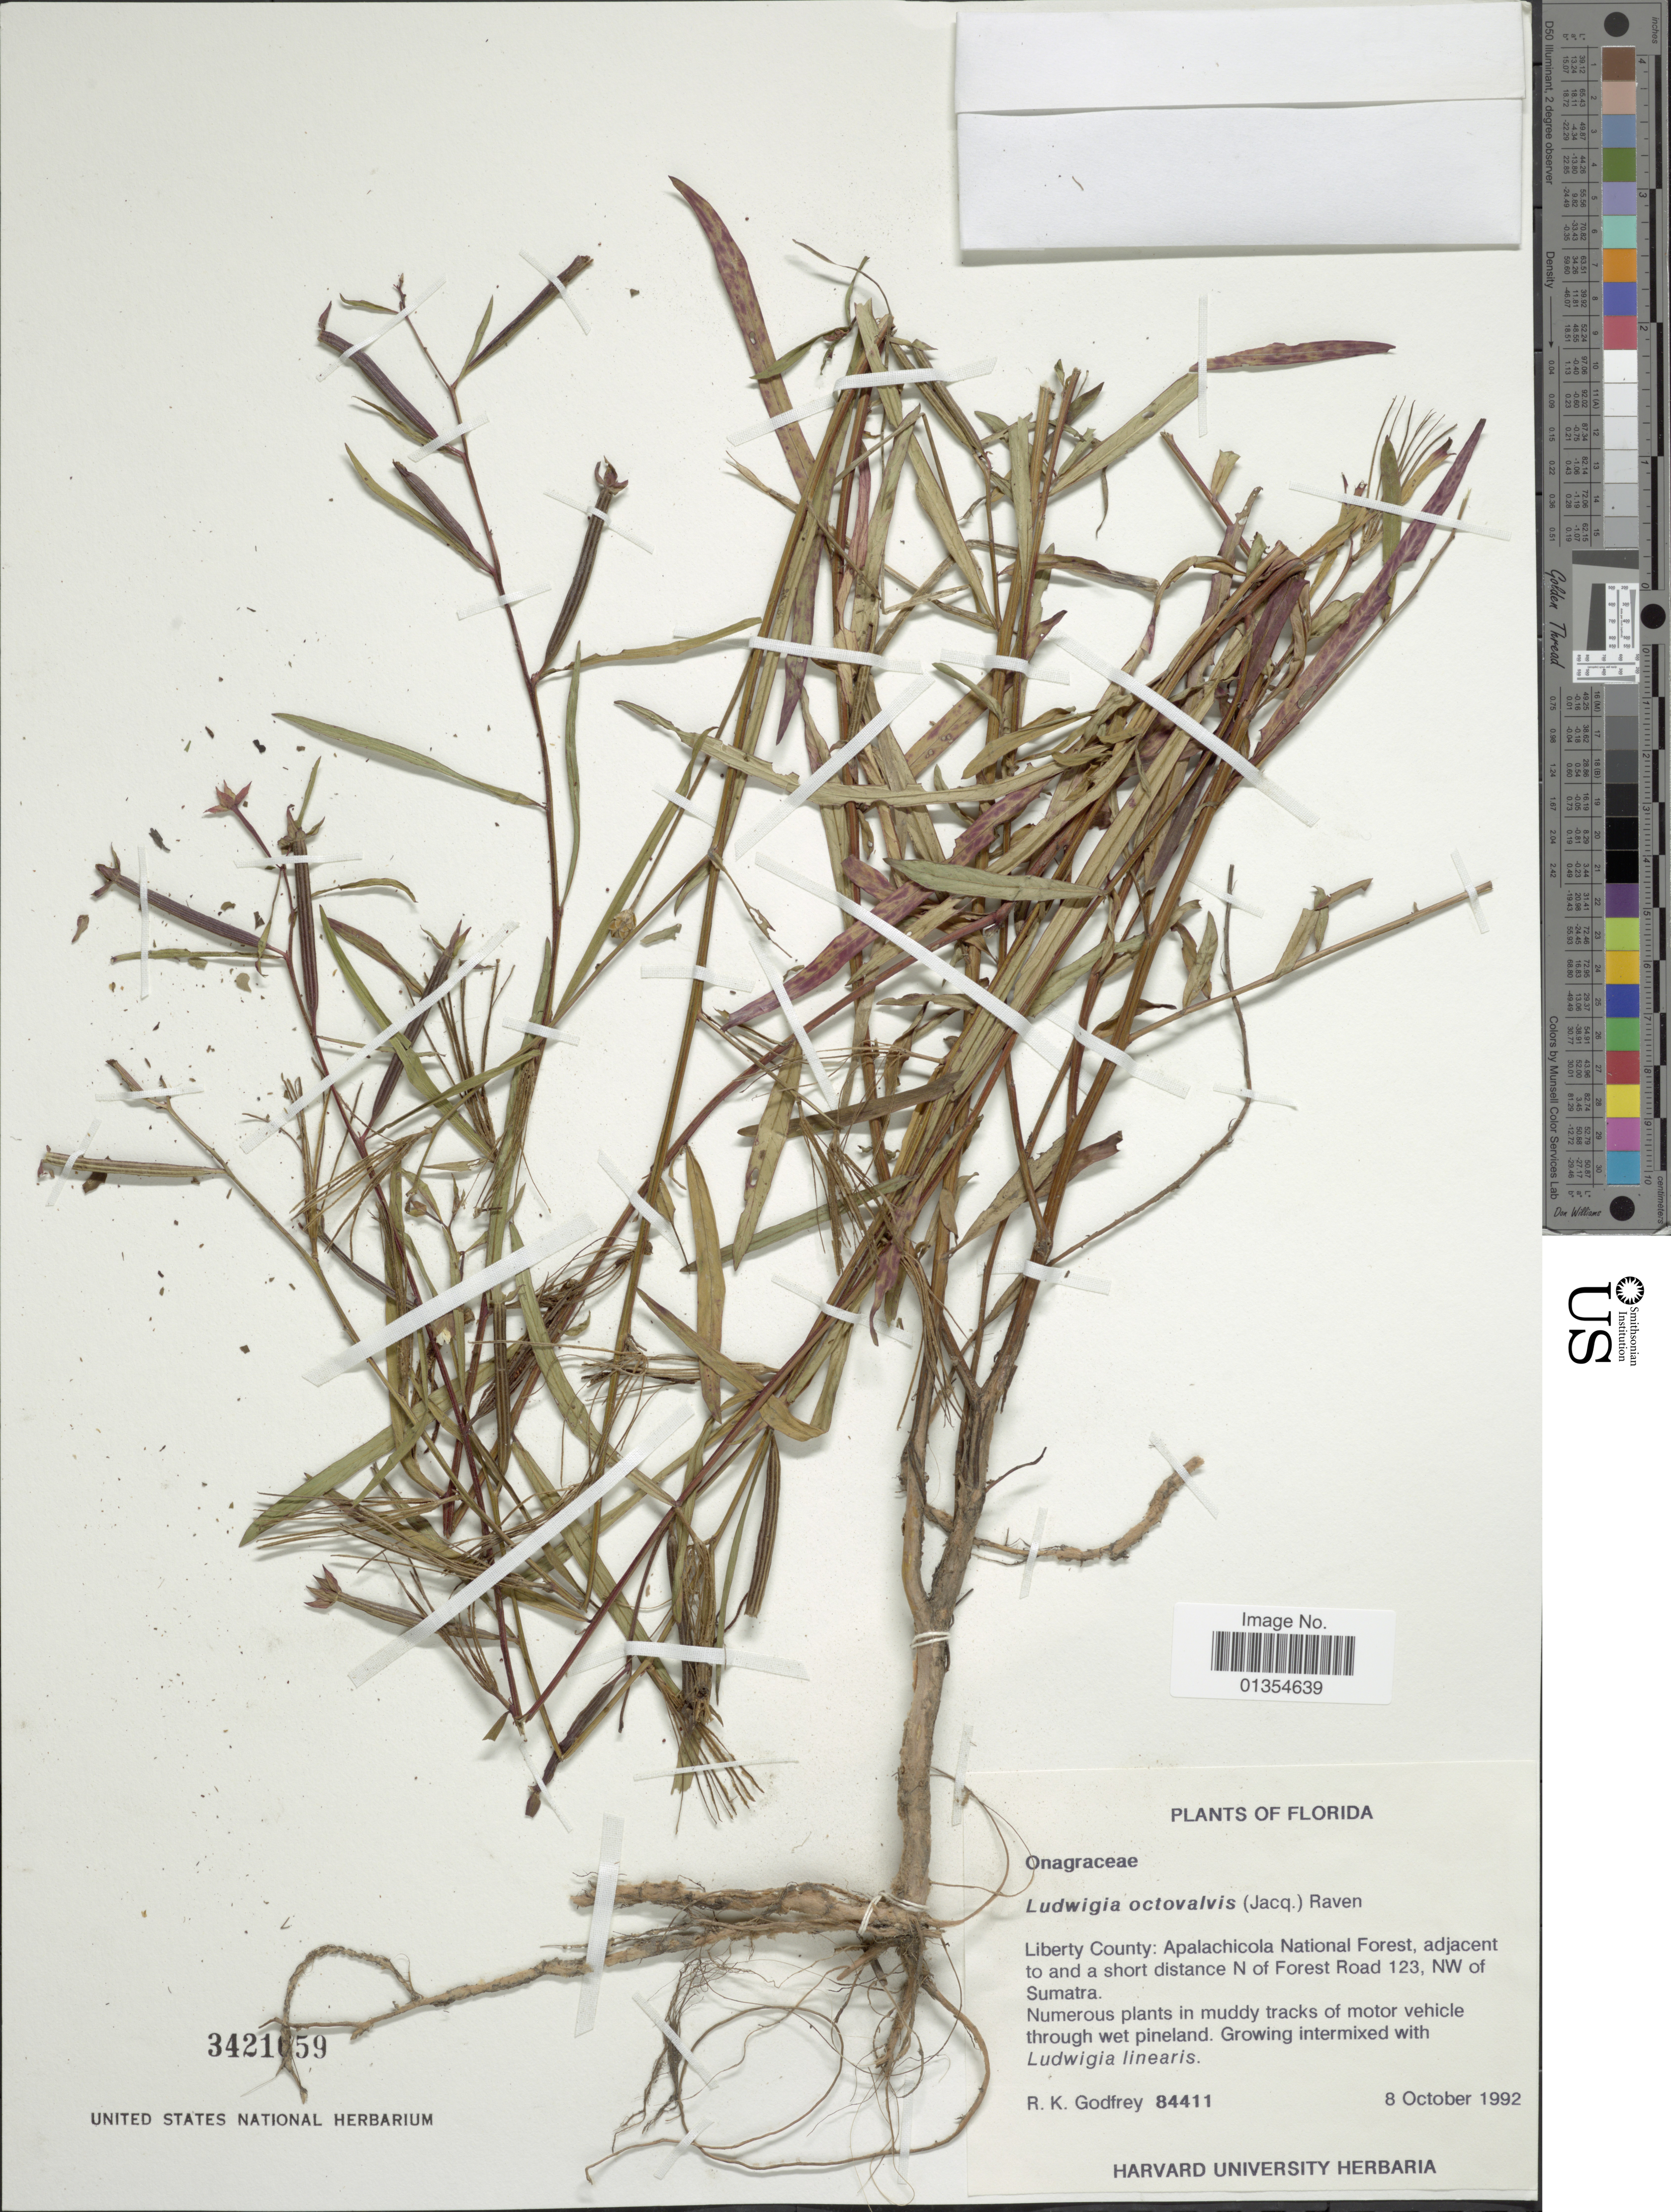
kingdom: Plantae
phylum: Tracheophyta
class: Magnoliopsida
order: Myrtales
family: Onagraceae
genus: Ludwigia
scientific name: Ludwigia octovalvis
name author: (Jacq.) P.H. Raven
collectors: R. K. Godfrey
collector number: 84411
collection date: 1992-10-08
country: United States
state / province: Florida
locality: Liberty County: Apalachicola National Forest, adjacent to and a short distance N of Forest Road 123, NW of Sumatra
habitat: Wet pineland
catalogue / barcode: US 3421659